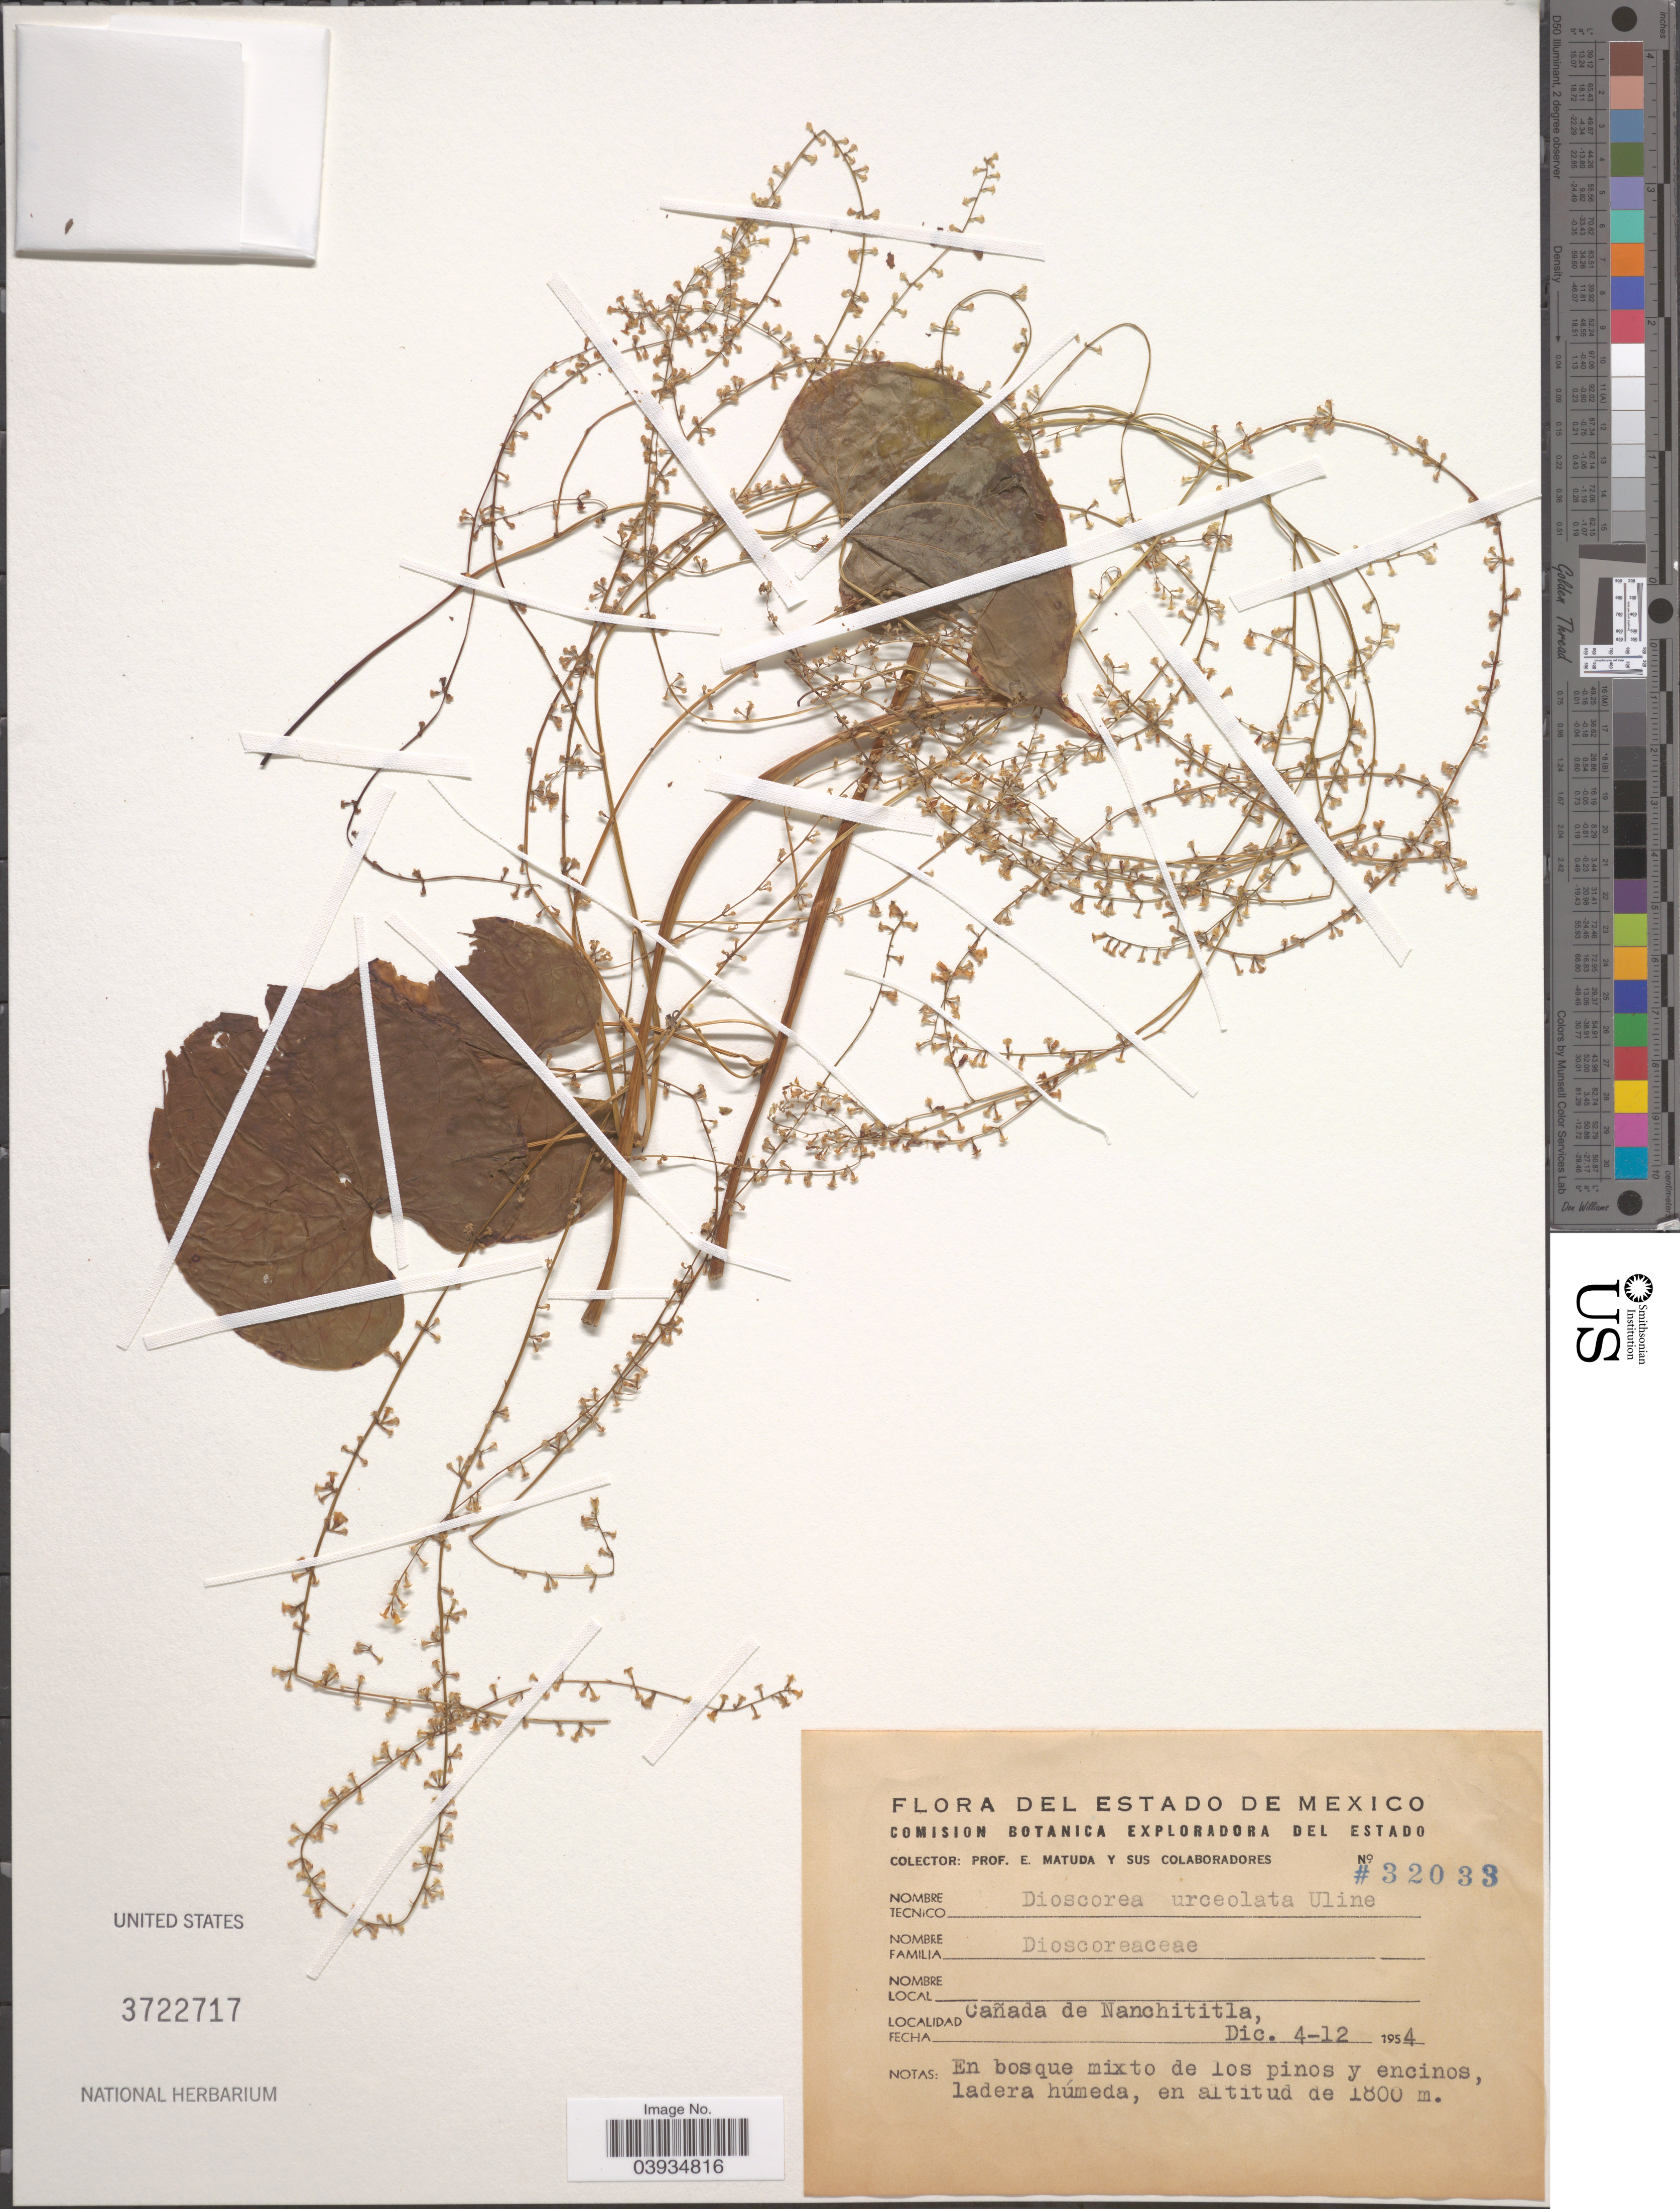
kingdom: Plantae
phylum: Tracheophyta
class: Liliopsida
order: Dioscoreales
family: Dioscoreaceae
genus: Dioscorea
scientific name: Dioscorea urceolata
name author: Uline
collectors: E. Matuda & Sus Colaboradores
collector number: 32033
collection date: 1954-12-04/1954-12-12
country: Mexico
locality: Cañada de Nanchititla.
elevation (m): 1800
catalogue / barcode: US 3722717